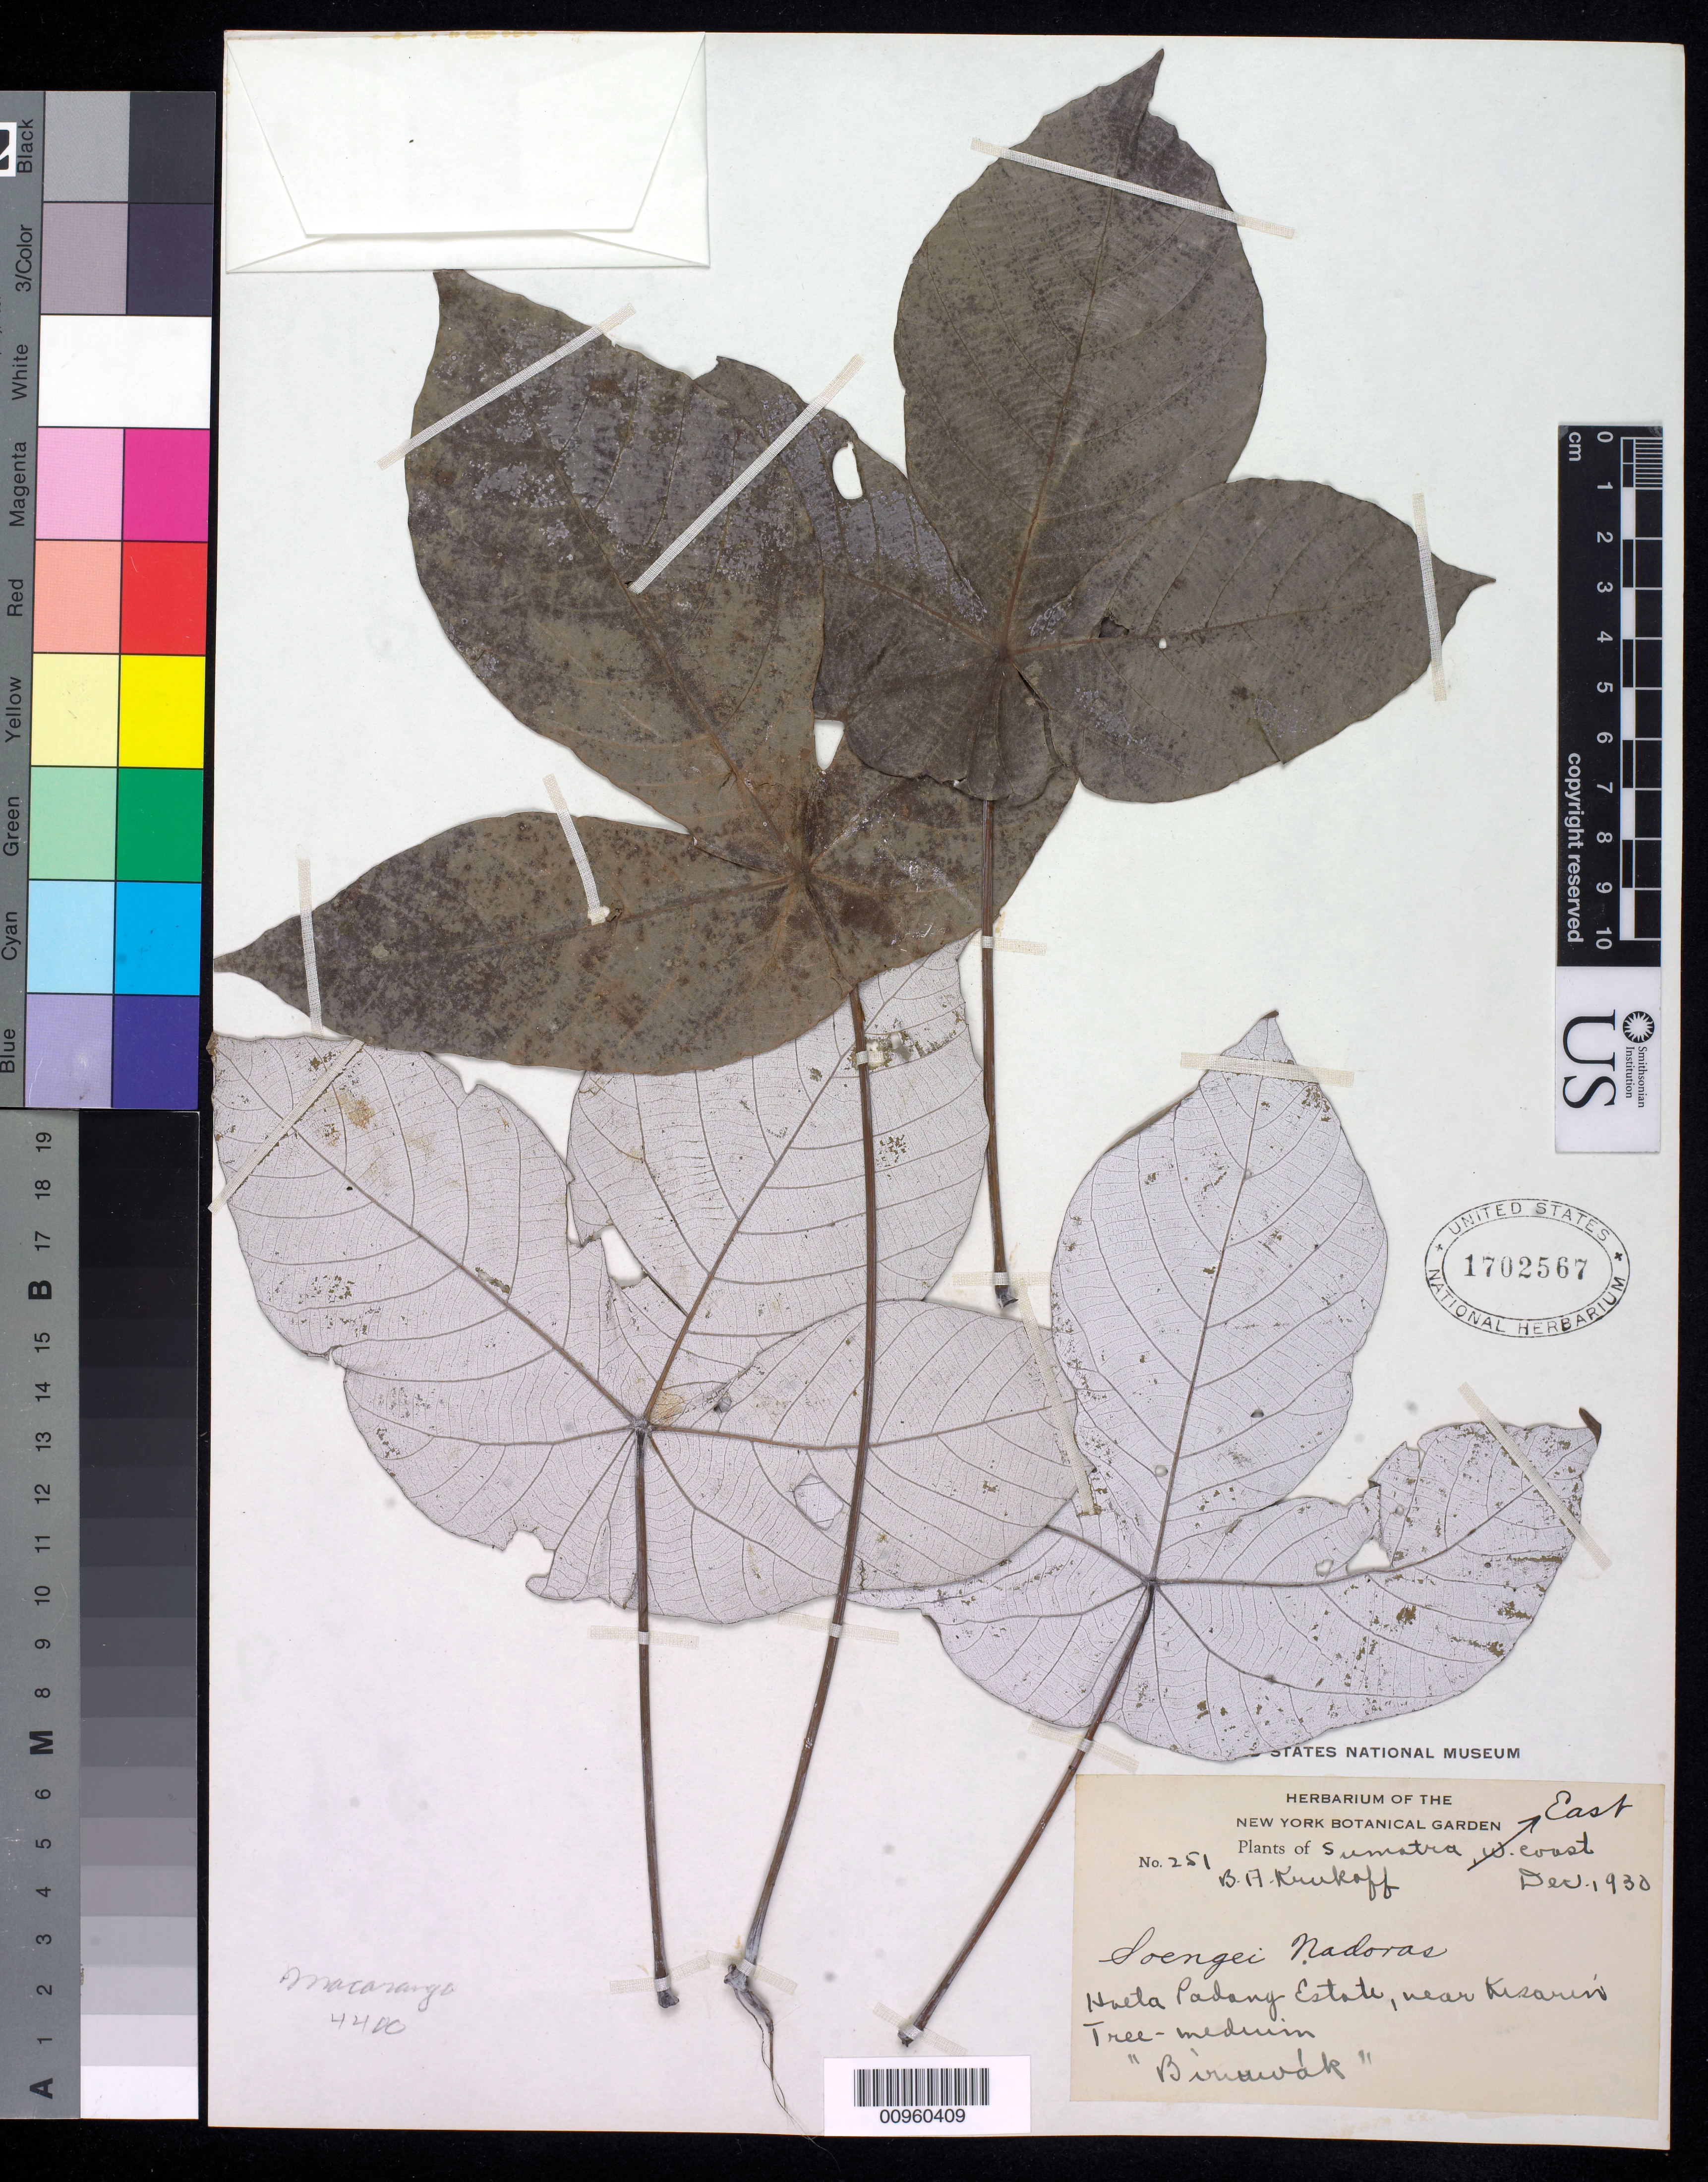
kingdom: Plantae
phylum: Tracheophyta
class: Magnoliopsida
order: Malpighiales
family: Euphorbiaceae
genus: Macaranga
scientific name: Macaranga sp.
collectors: B. A. Krukoff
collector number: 251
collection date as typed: Dec 1930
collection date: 1930-12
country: Indonesia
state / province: Sumatra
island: Sumatra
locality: East Coast, Hueta Padang Estate, near Kisarin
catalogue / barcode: US 1702567